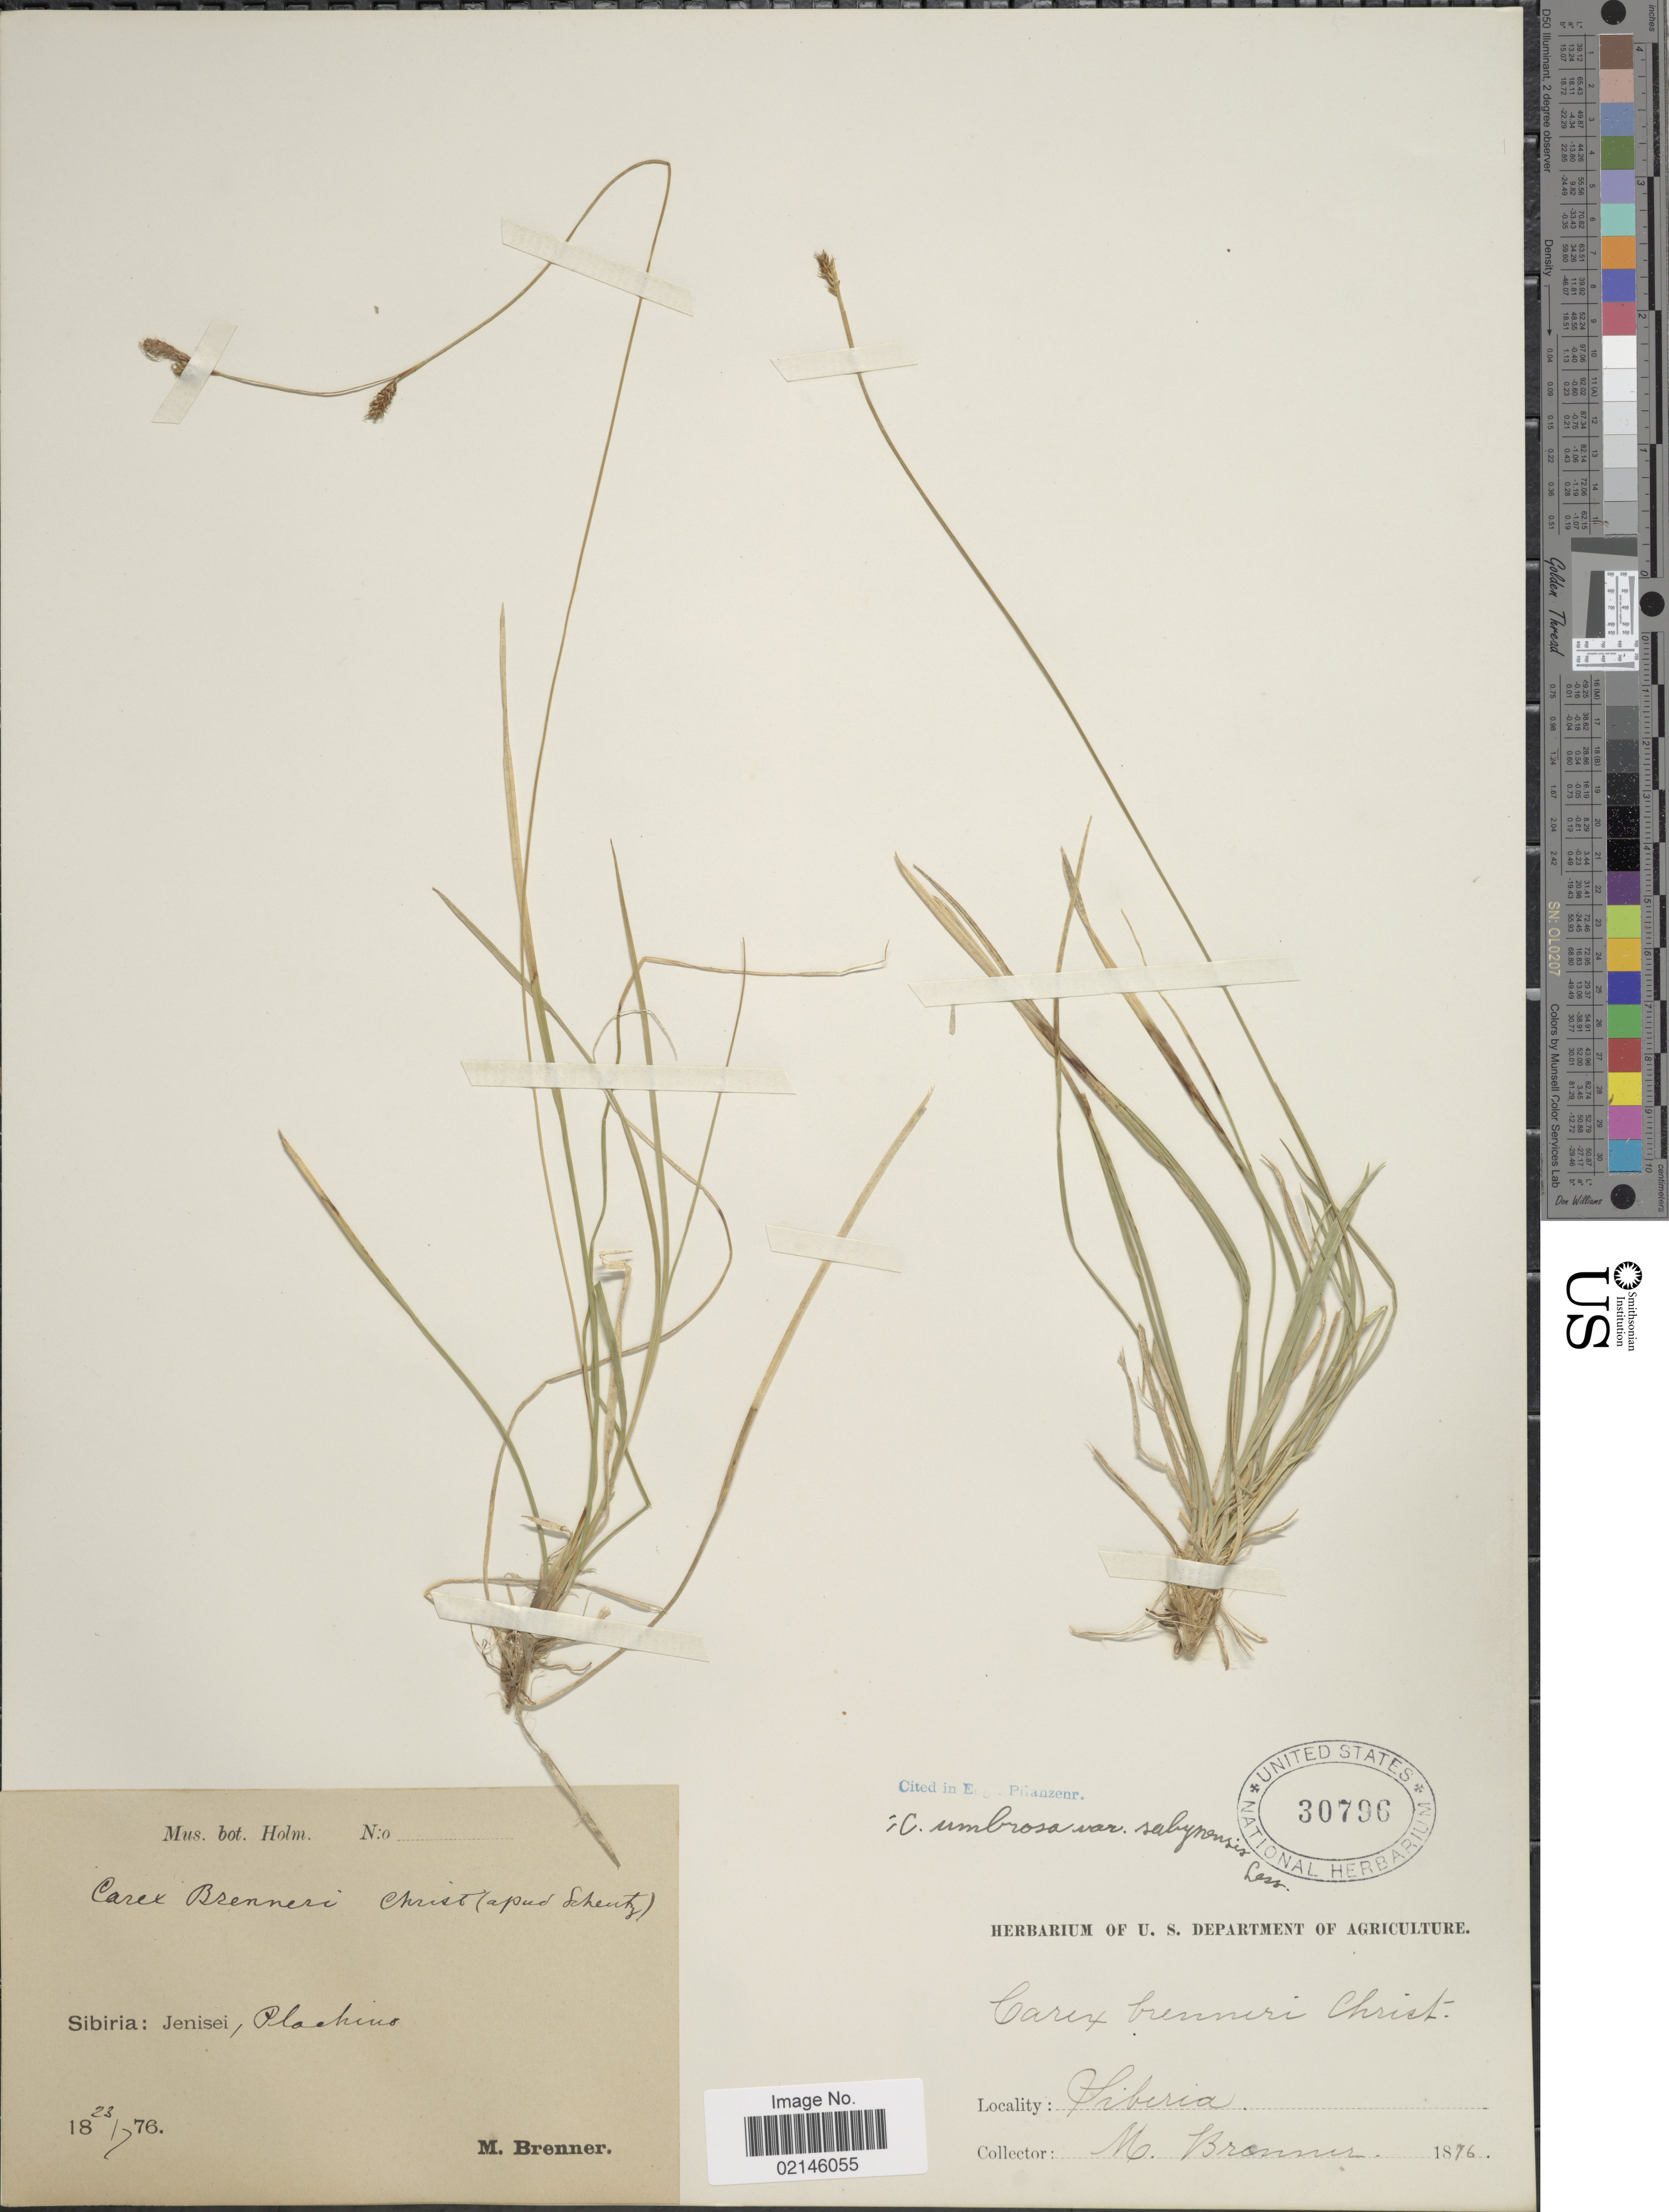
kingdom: Plantae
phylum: Tracheophyta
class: Liliopsida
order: Poales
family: Cyperaceae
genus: Carex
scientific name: Carex umbrosa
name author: Host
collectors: M. Brenner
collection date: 1876-07-23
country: Russian Federation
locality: Sibiria: Jenisei, Plachino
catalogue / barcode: US 30796